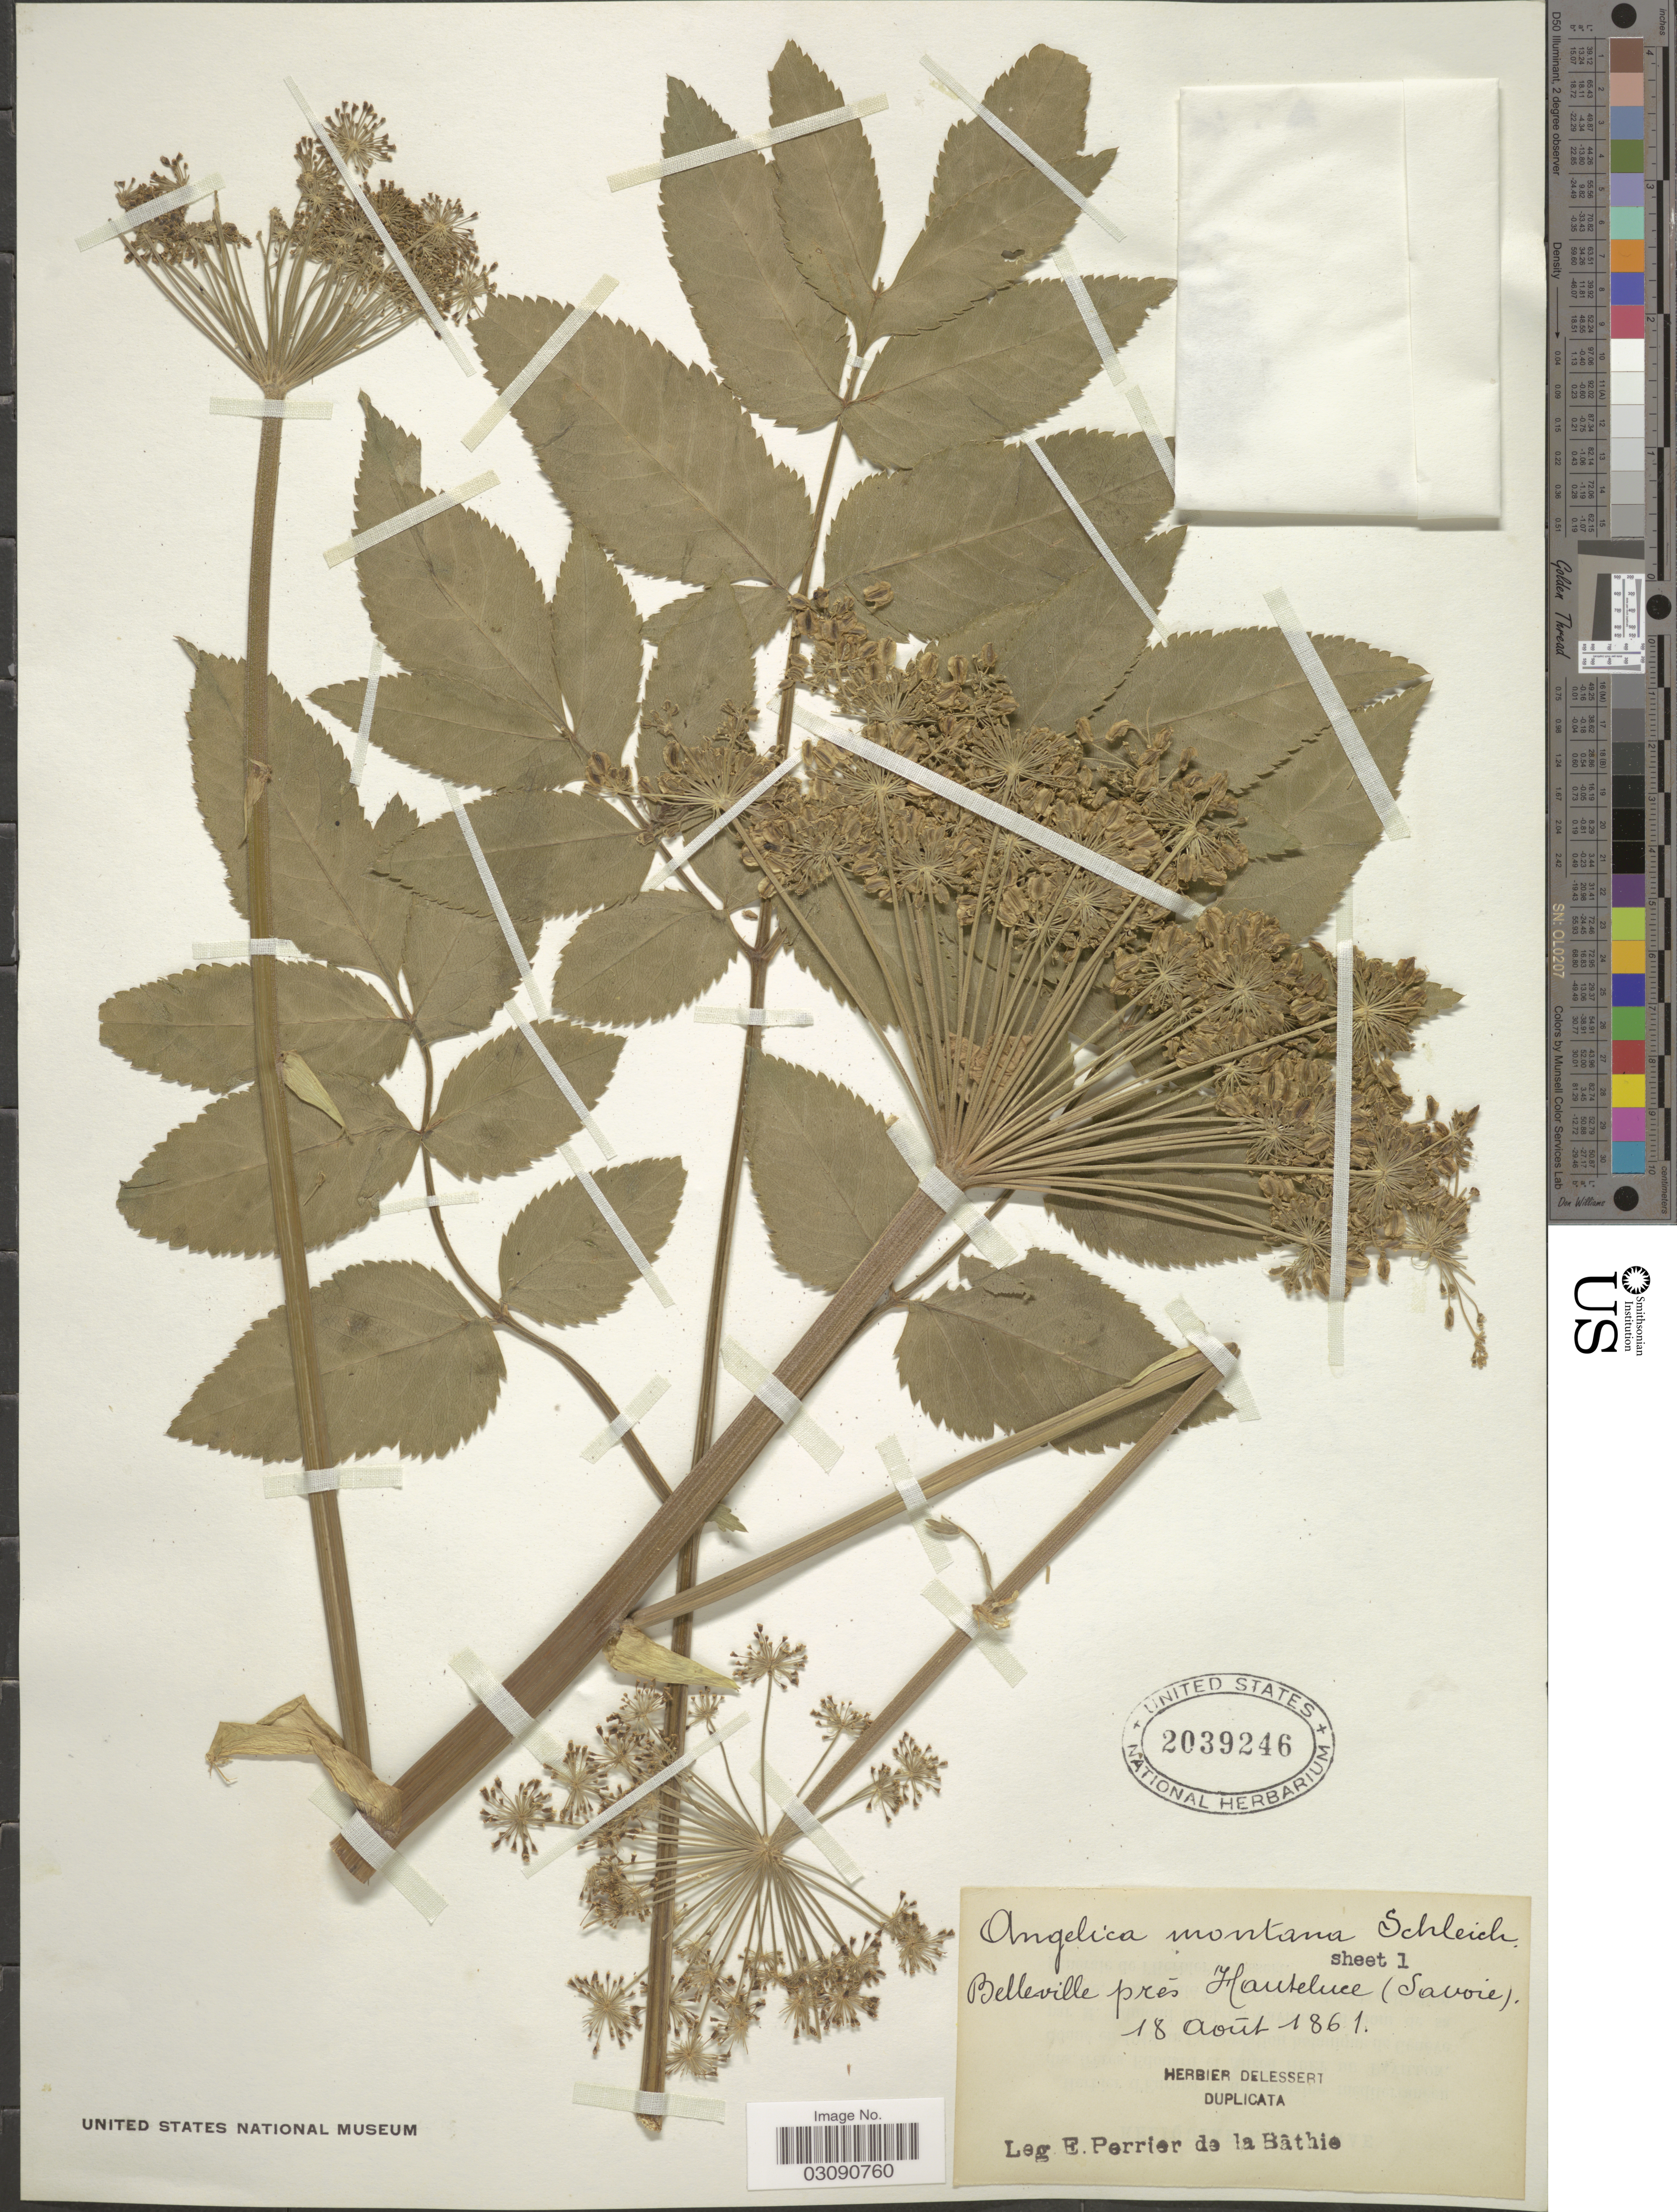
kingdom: Plantae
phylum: Tracheophyta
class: Magnoliopsida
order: Apiales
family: Apiaceae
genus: Angelica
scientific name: Angelica montana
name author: Brot.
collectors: E. Perrier de la Bâthie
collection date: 1861-08-18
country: France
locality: Belleville près Hauteluce (Savoie).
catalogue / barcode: US 2039246